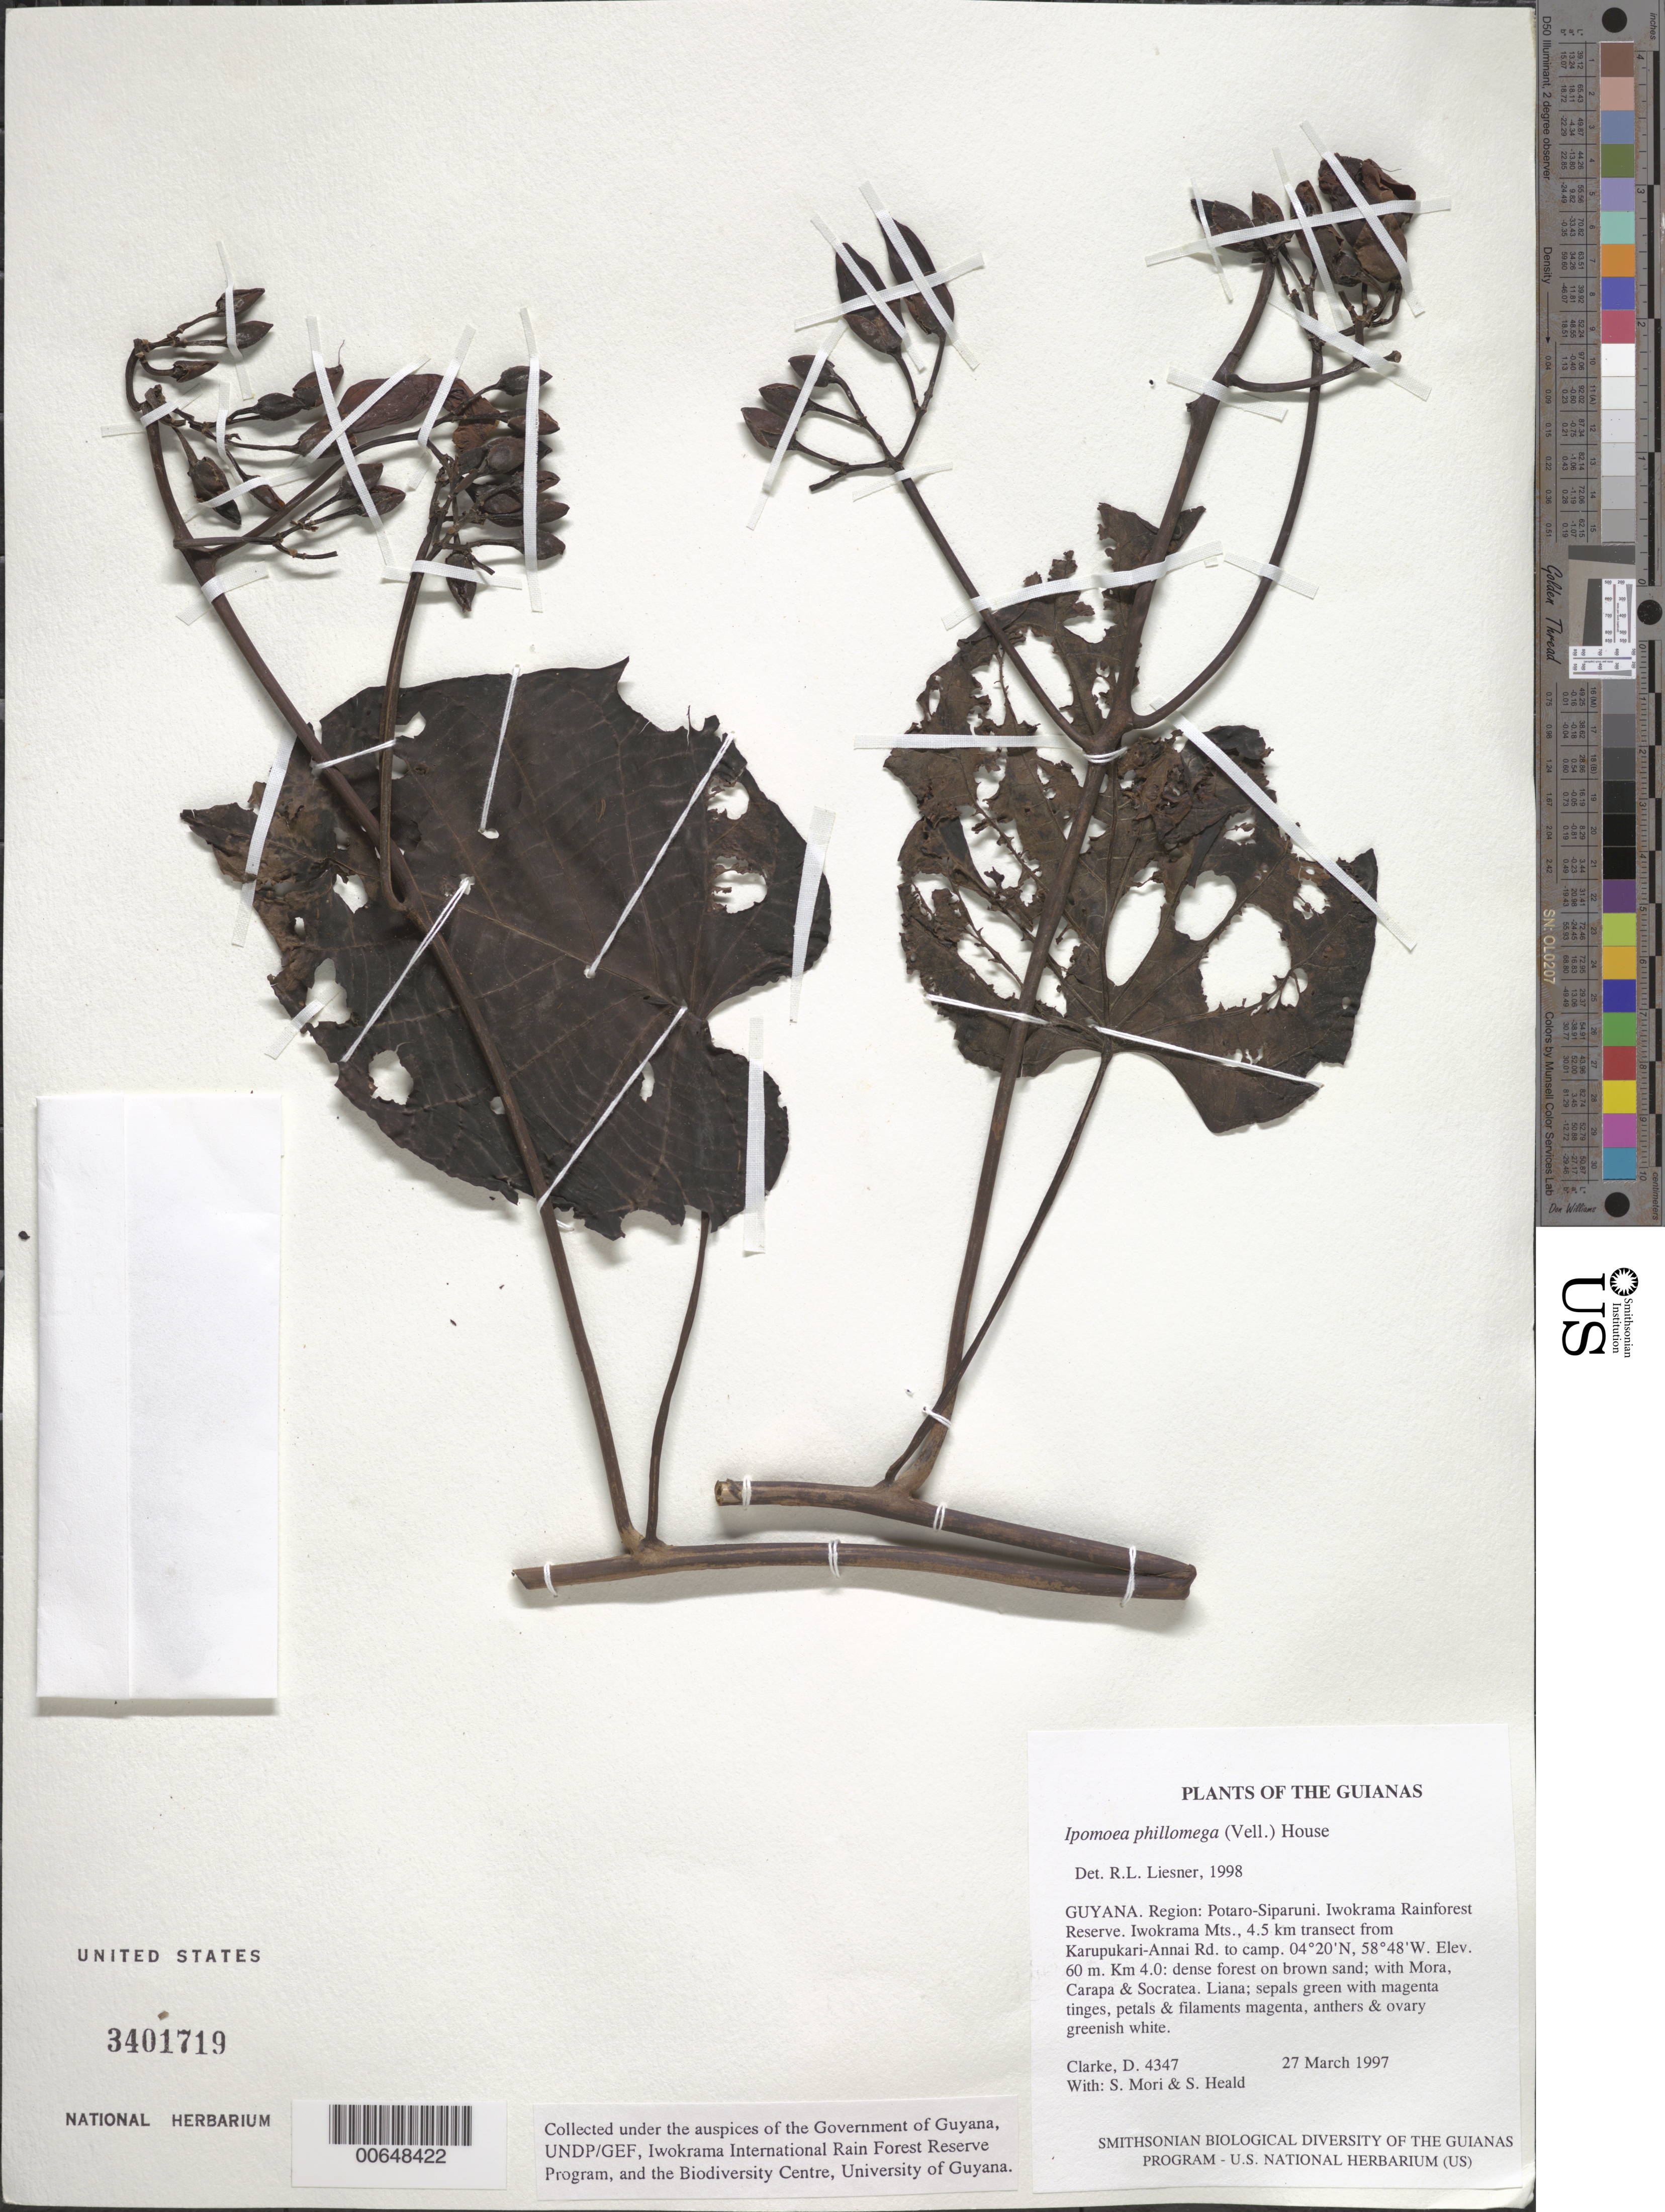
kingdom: Plantae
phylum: Tracheophyta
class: Magnoliopsida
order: Solanales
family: Convolvulaceae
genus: Ipomoea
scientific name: Ipomoea philomega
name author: (Vell.) House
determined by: Liesner, R. L.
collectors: H. D. Clarke, S. Mori & S. Heald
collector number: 4347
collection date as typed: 27 March 1997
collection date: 1997-03-27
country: Guyana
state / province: Potaro-Siparuni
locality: Iwokrama Rainforest Reserve. Iwokrama Mts., 4.5 km transect from Karupukari-Annai Rd. to camp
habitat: Km 4.0: dense forest on brown sand; with Mora, Carapa & Socratea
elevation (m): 60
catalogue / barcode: US 3401719